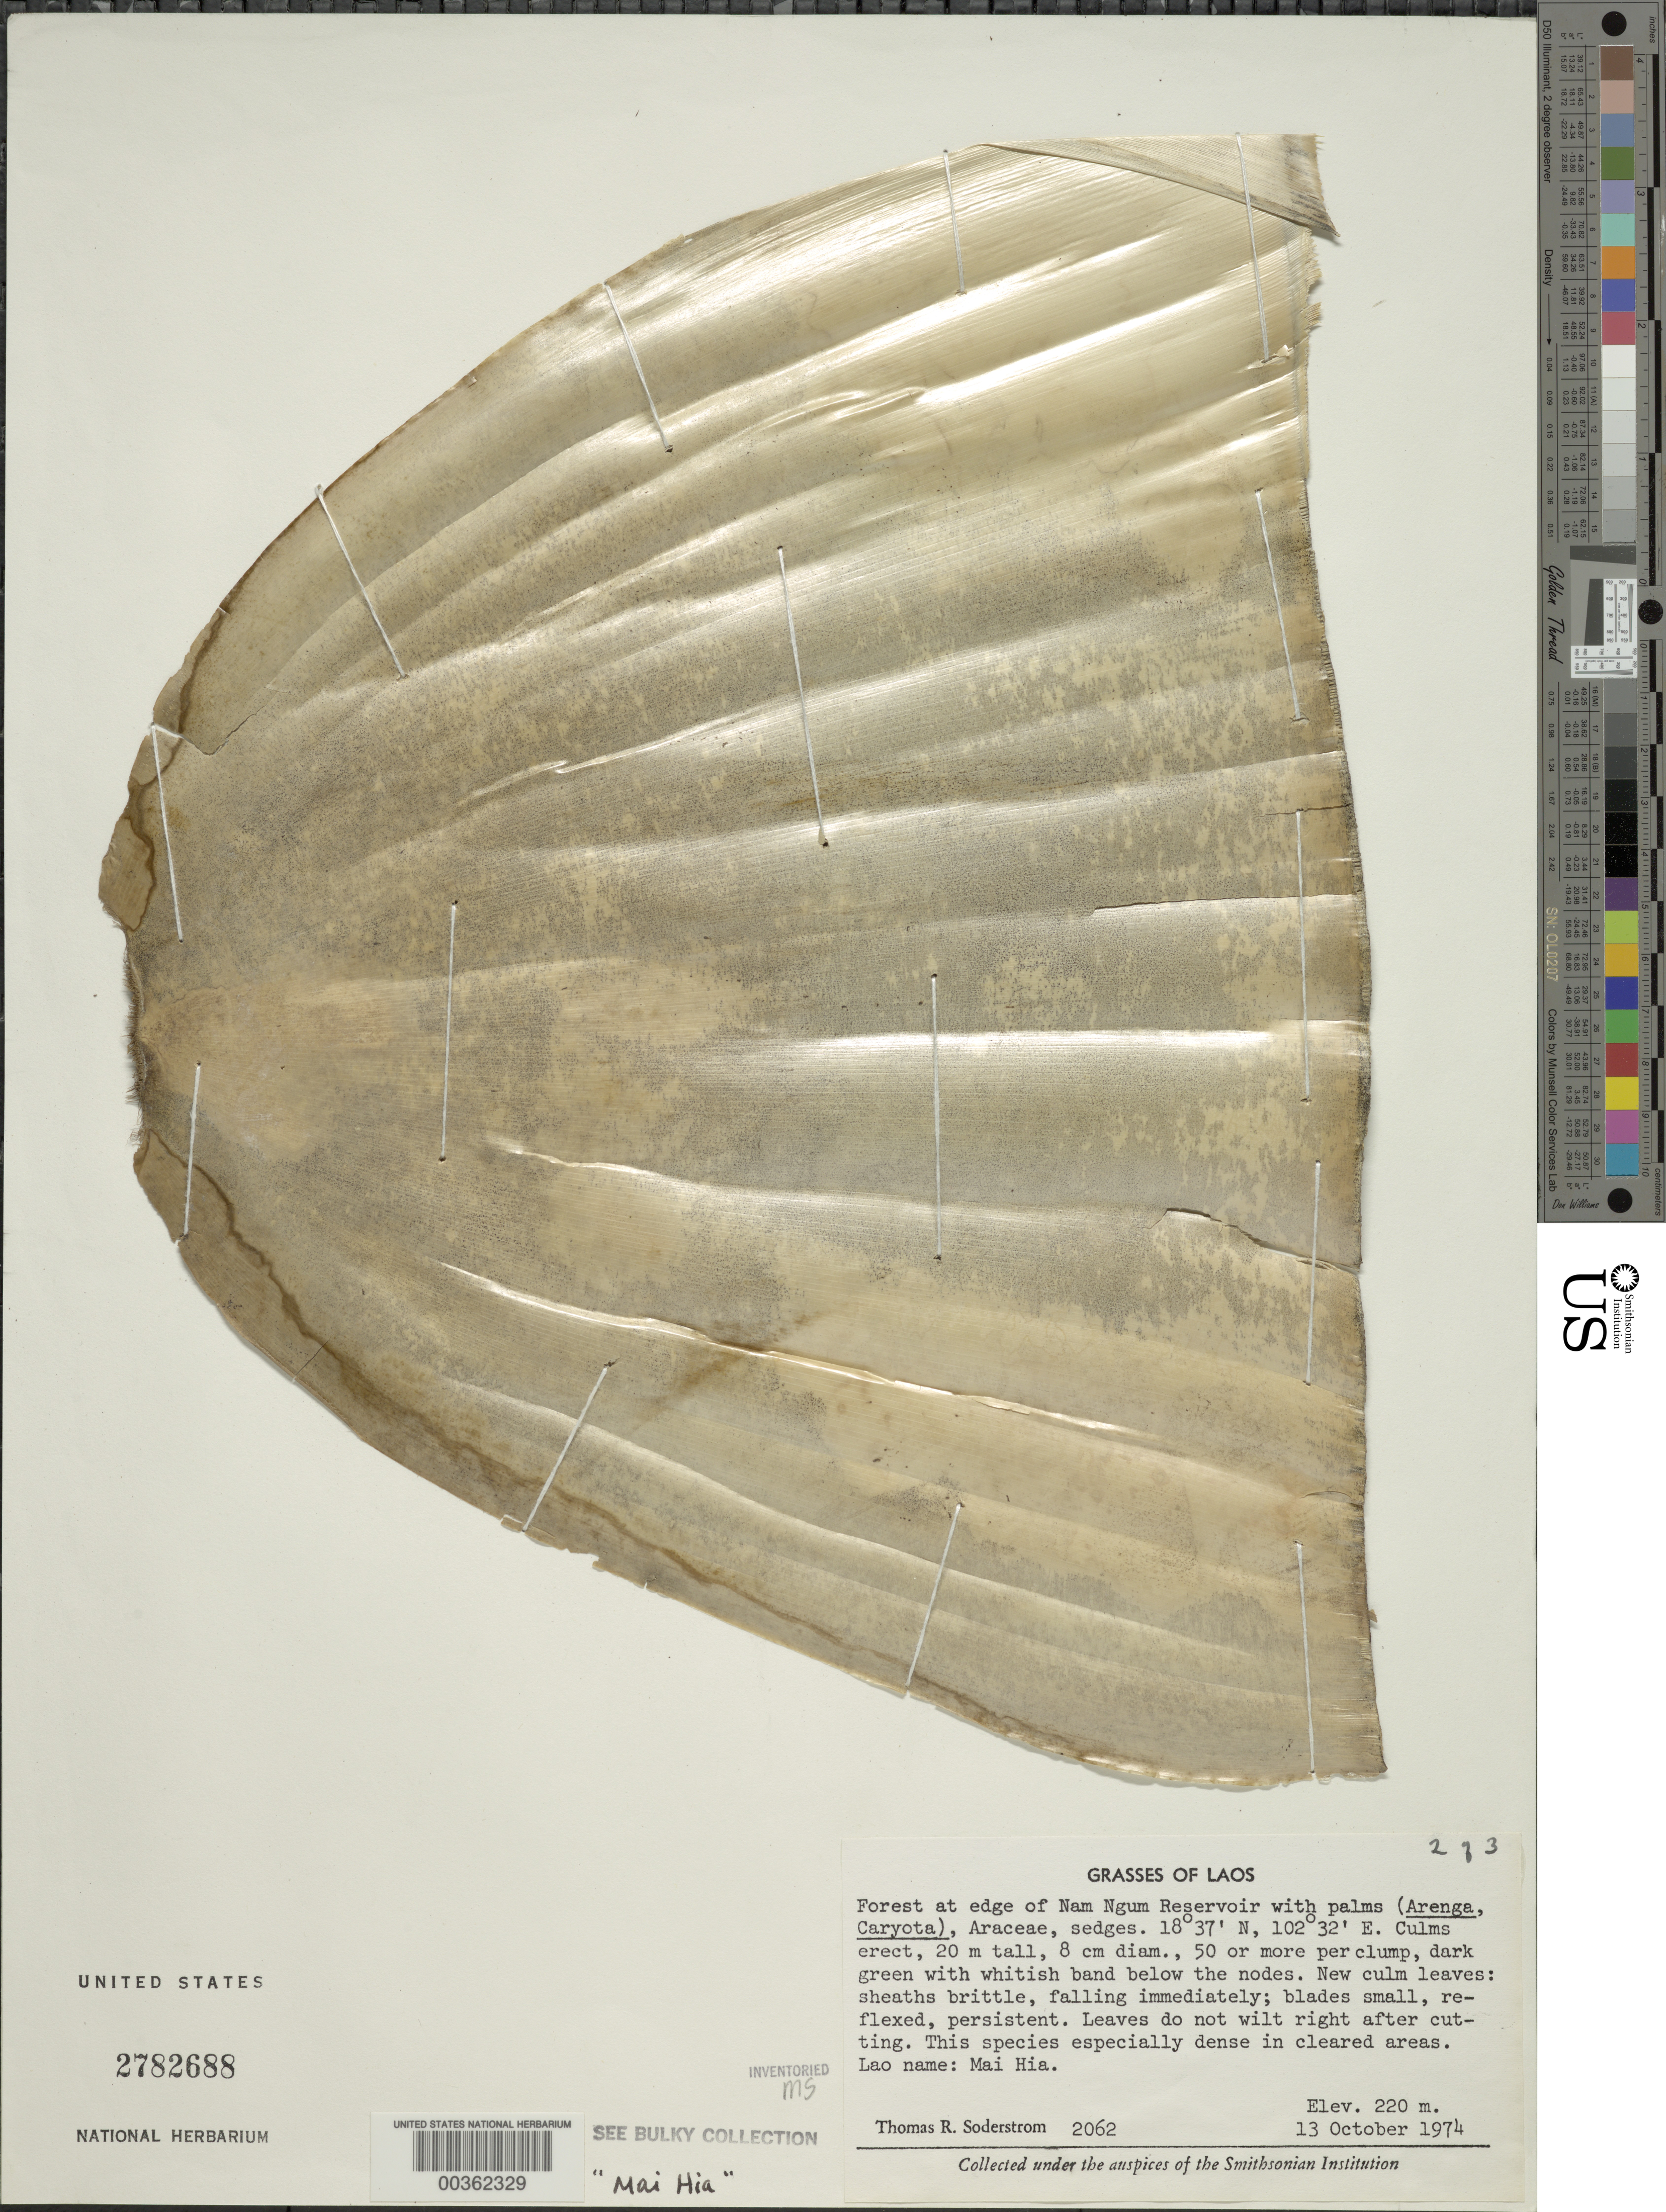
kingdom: Plantae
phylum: Tracheophyta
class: Liliopsida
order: Poales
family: Poaceae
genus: Cephalostachyum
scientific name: Cephalostachyum virgatum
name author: (Munro) Kurz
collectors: T. R. Soderstrom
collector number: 2062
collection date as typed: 13 Oct 1974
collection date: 1974-10-13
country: Laos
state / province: Viangchan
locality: Nam Ngum Reservoir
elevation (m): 220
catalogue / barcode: US 2782688